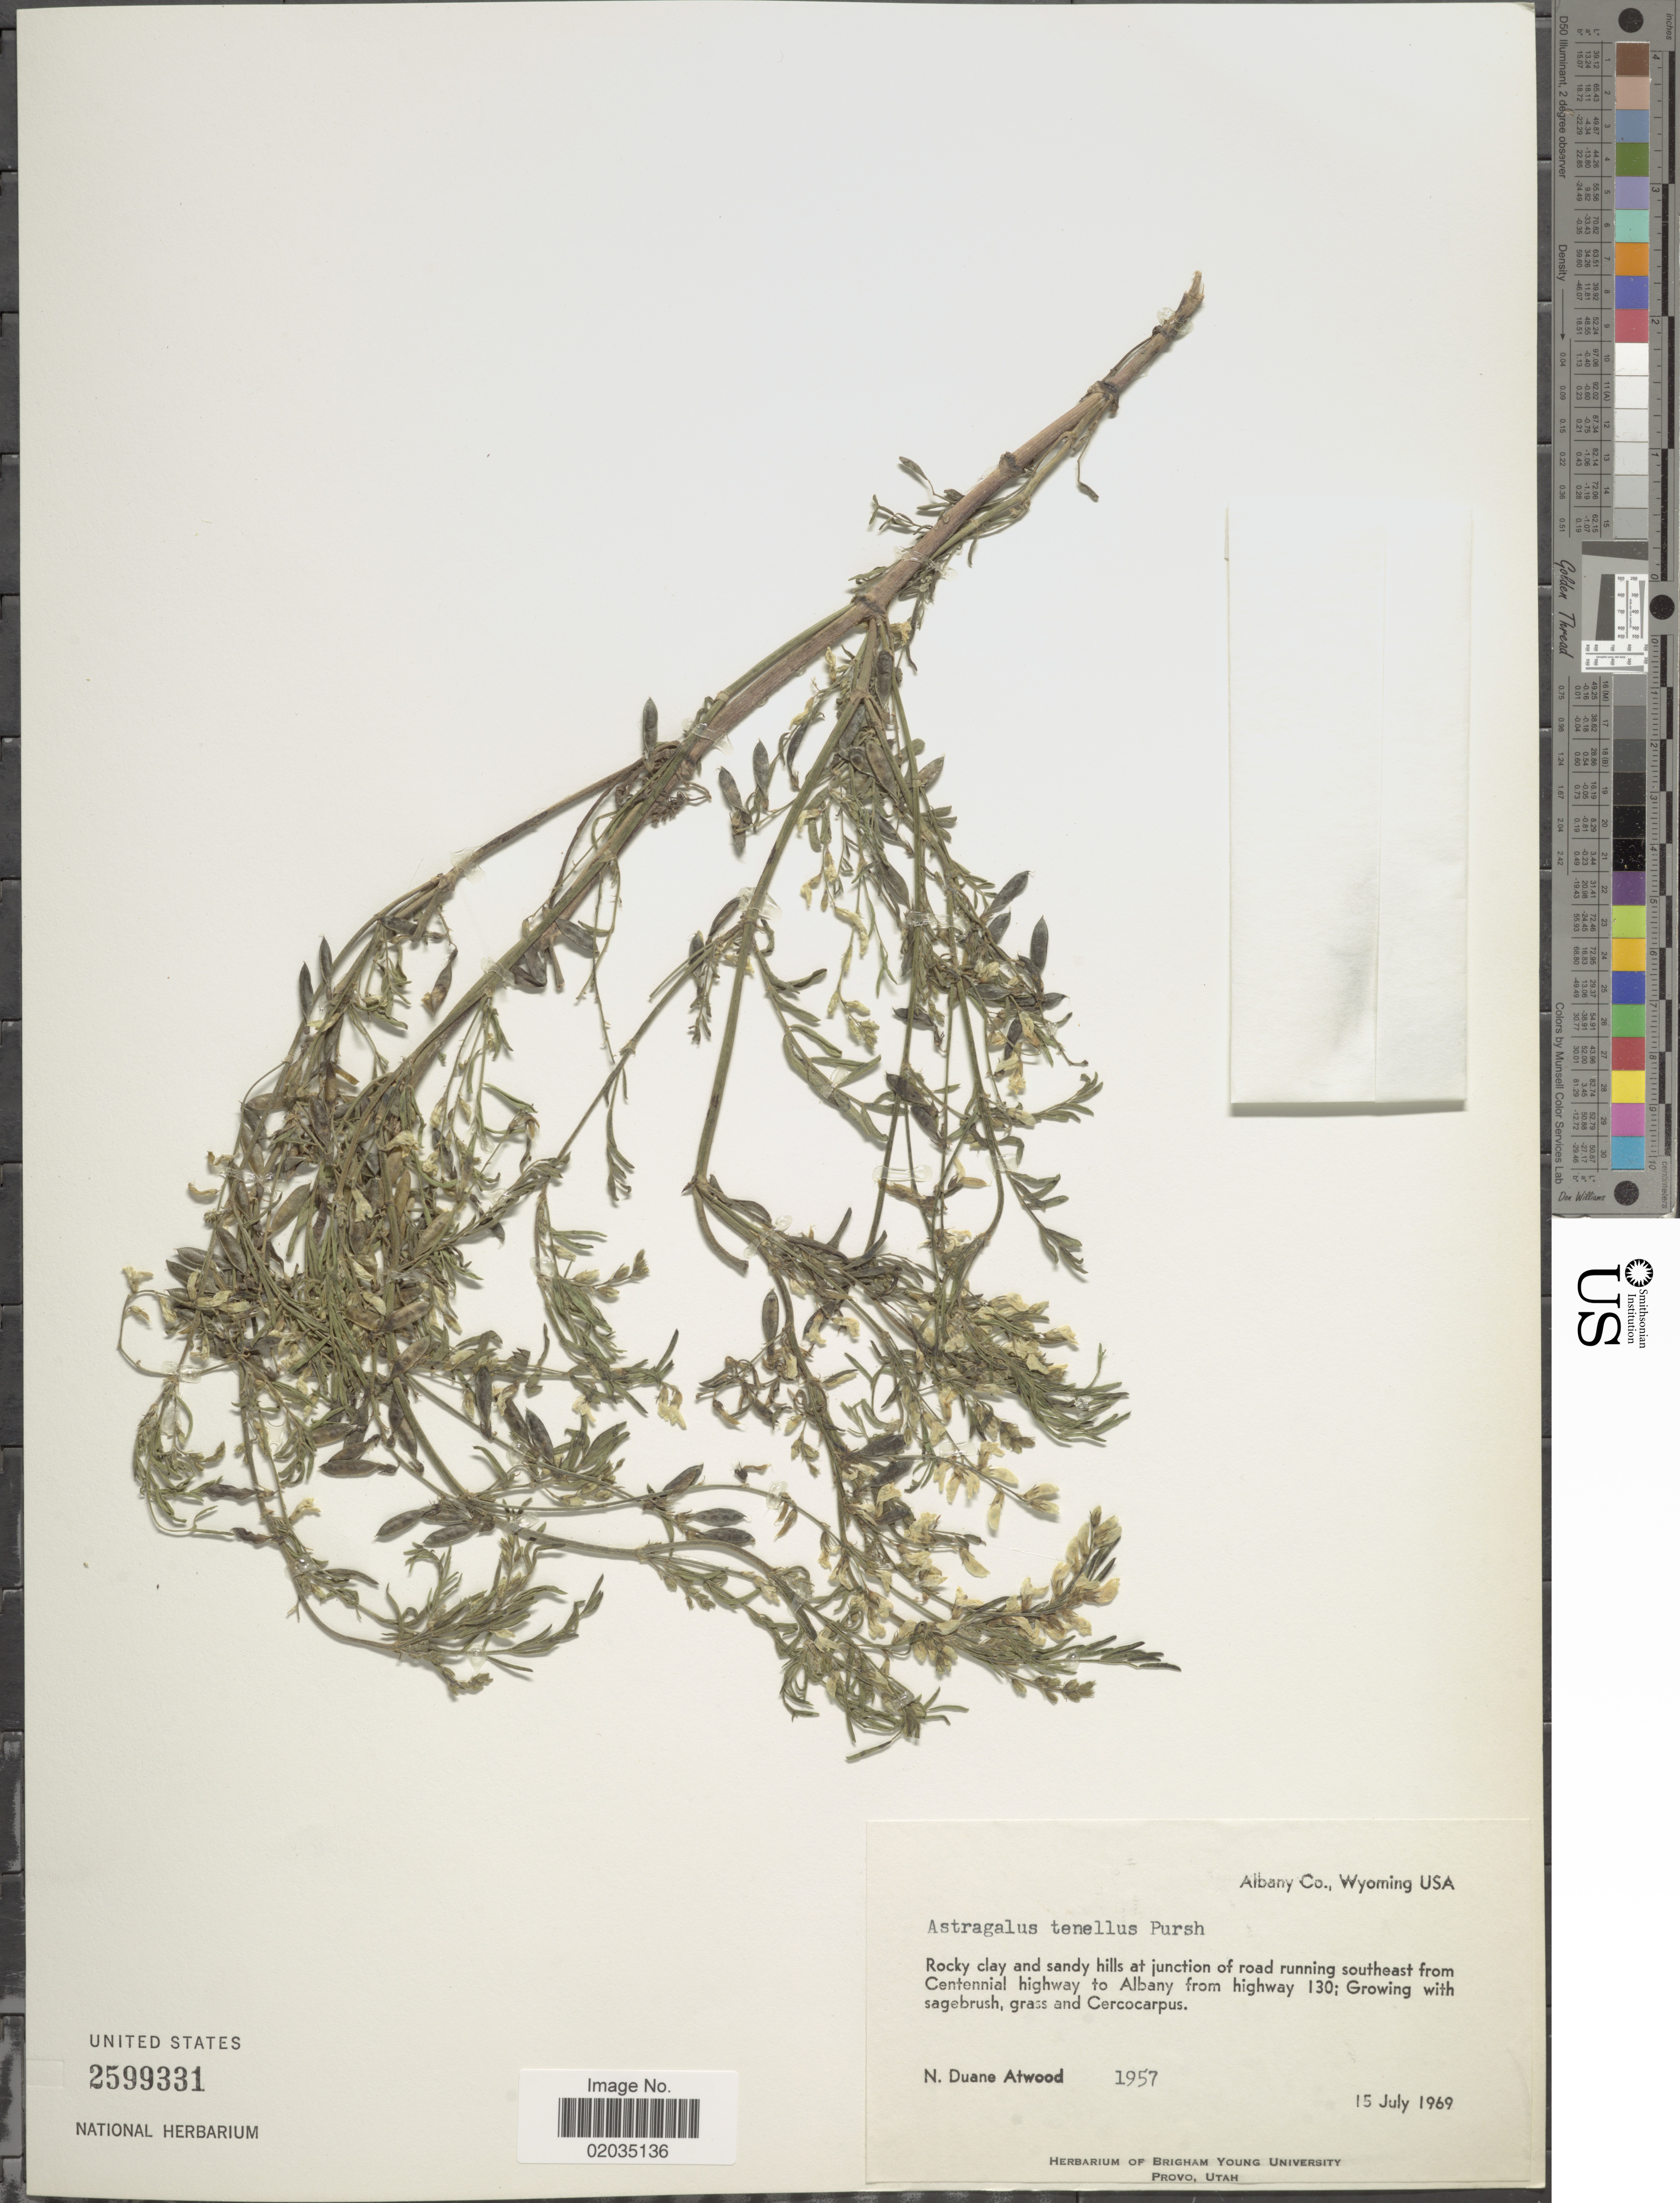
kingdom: Plantae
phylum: Tracheophyta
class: Magnoliopsida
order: Fabales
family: Fabaceae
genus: Astragalus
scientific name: Astragalus tenellus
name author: Pursh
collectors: N. Atwood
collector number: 1957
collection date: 1969-07-15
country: United States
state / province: Wyoming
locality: Albany Co, Rocky clay sandy hills at junction of road running southeast from Centennial highway to Albany from Highway 130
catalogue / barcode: US 2599331